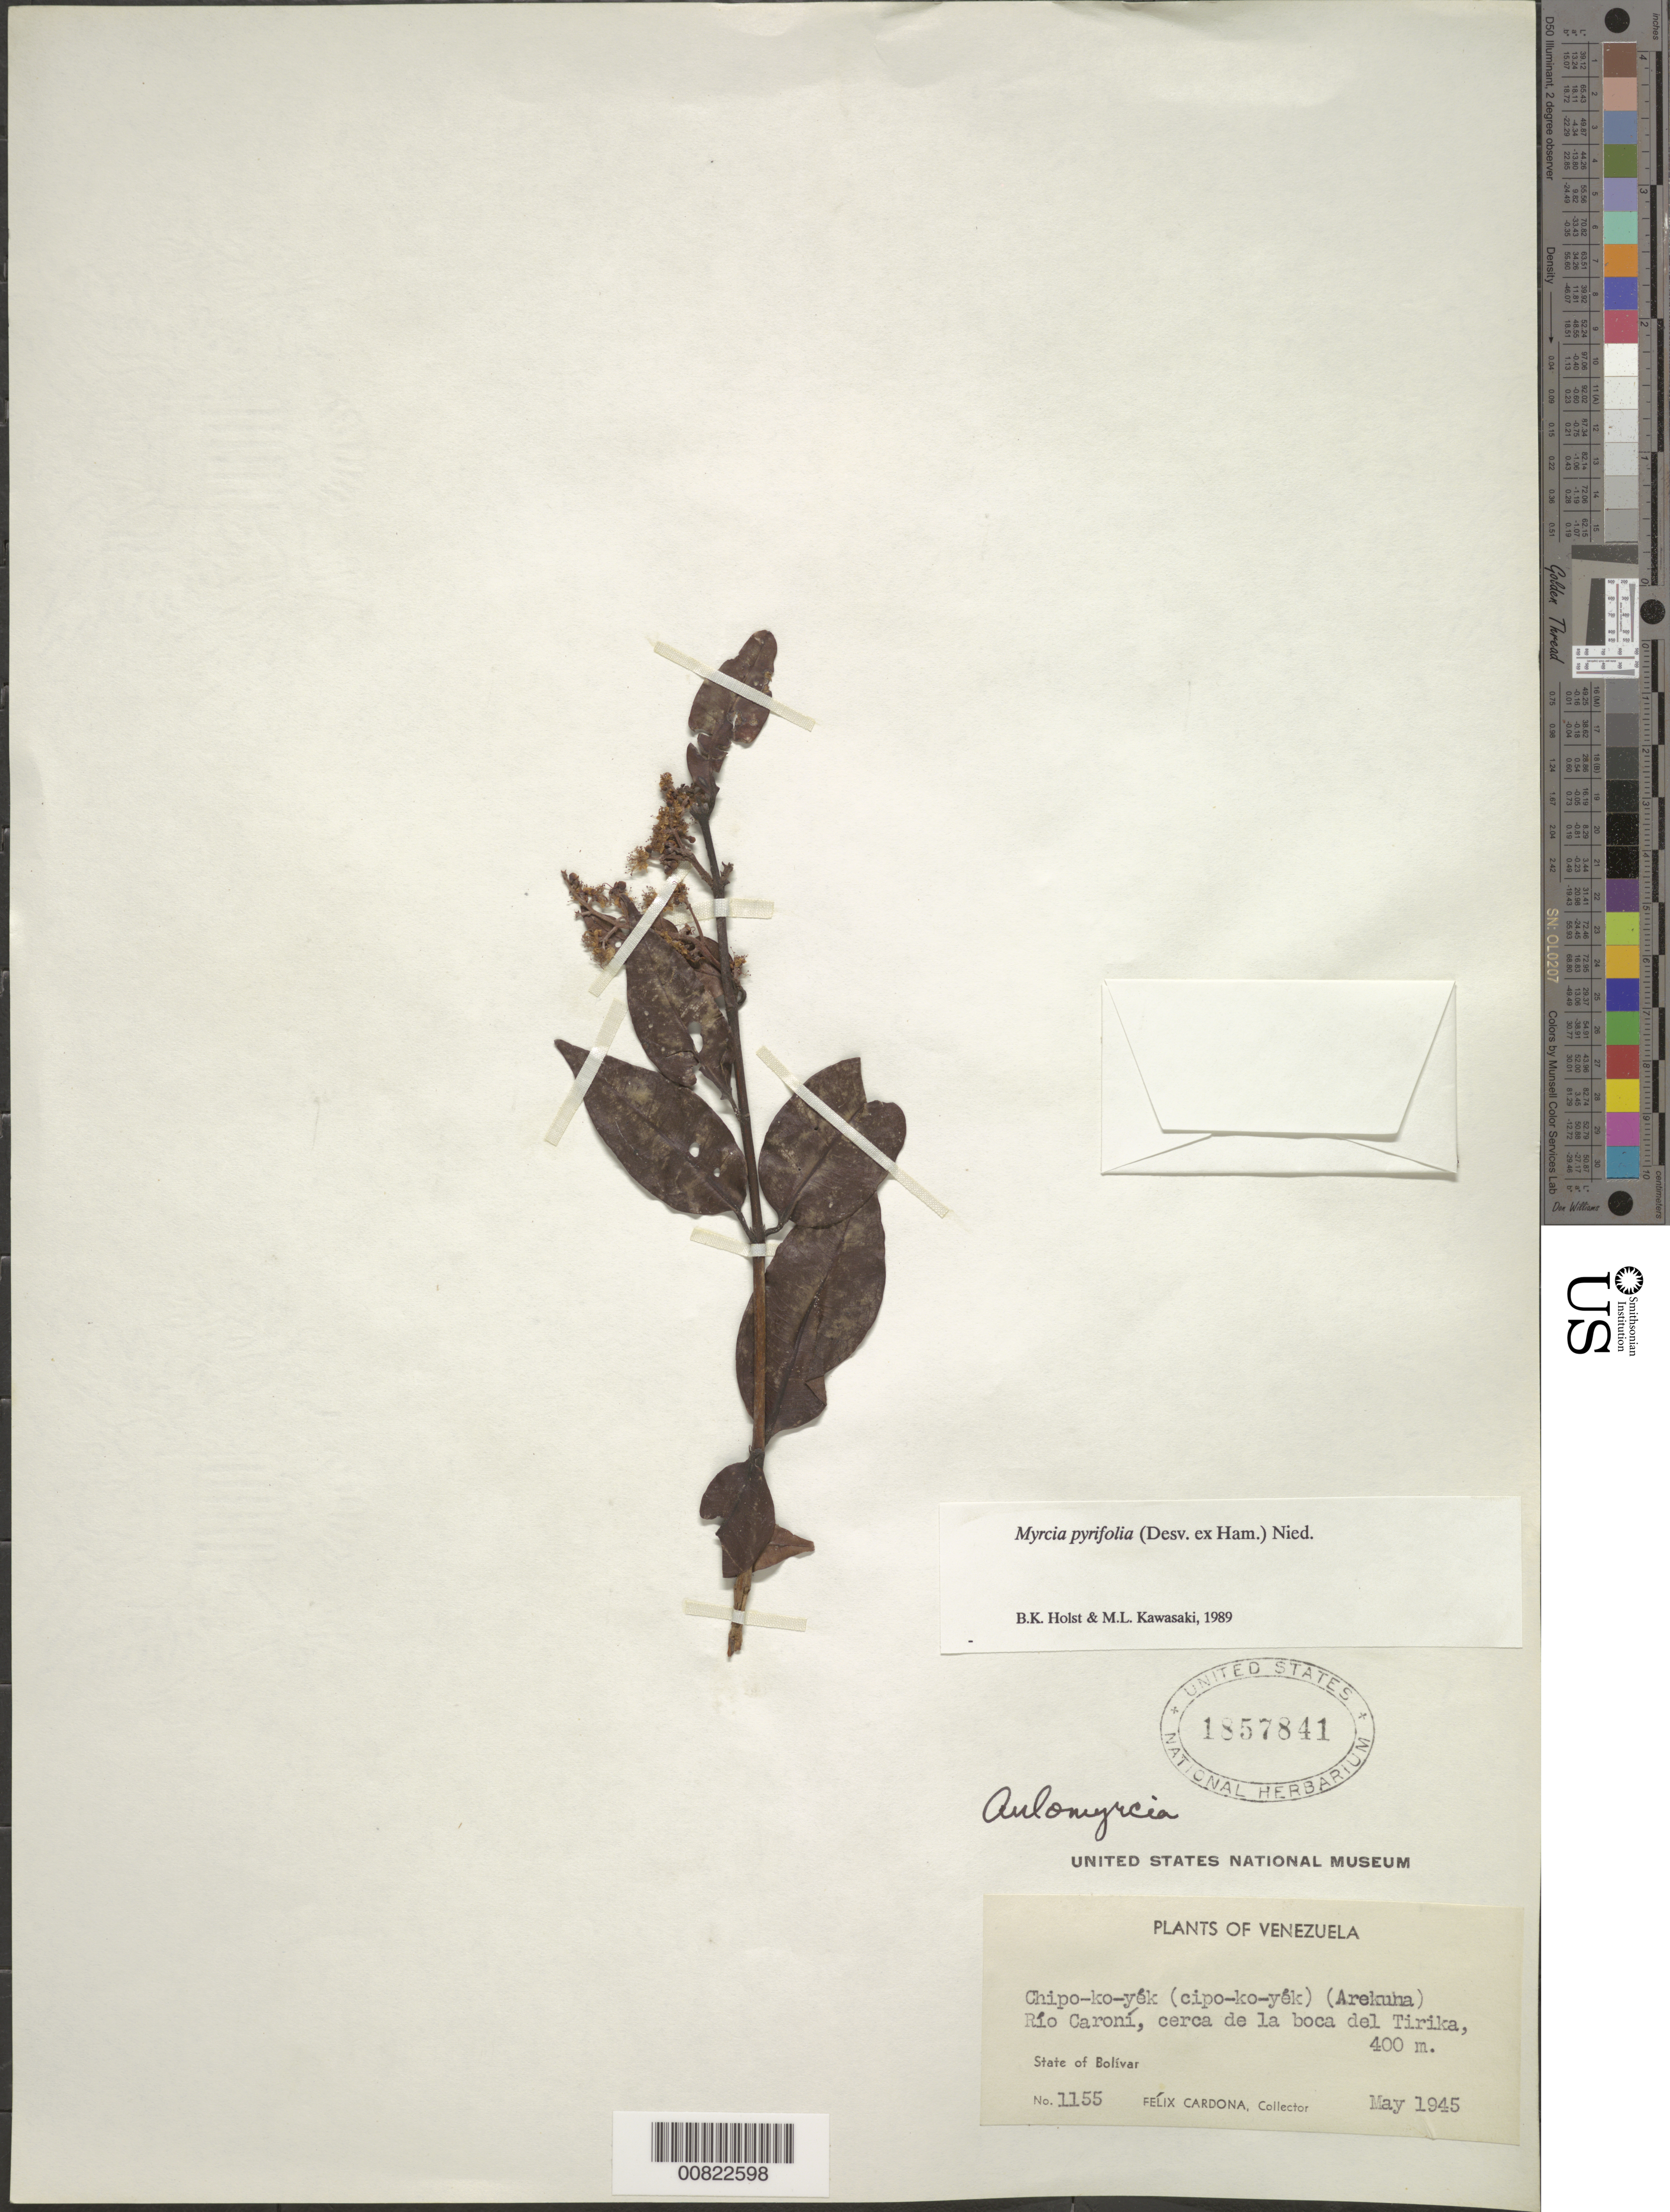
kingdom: Plantae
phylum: Tracheophyta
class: Magnoliopsida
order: Myrtales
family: Myrtaceae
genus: Myrcia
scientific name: Myrcia pyrifolia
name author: Nied.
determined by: Holst, Bruce K.; Kawasaki, María L.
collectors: F. Cardona Puig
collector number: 1155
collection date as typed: May-45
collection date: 1945-05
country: Venezuela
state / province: Bolívar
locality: Río Caroní, Río Tírica (Guayana)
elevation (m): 400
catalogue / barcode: US 1857841